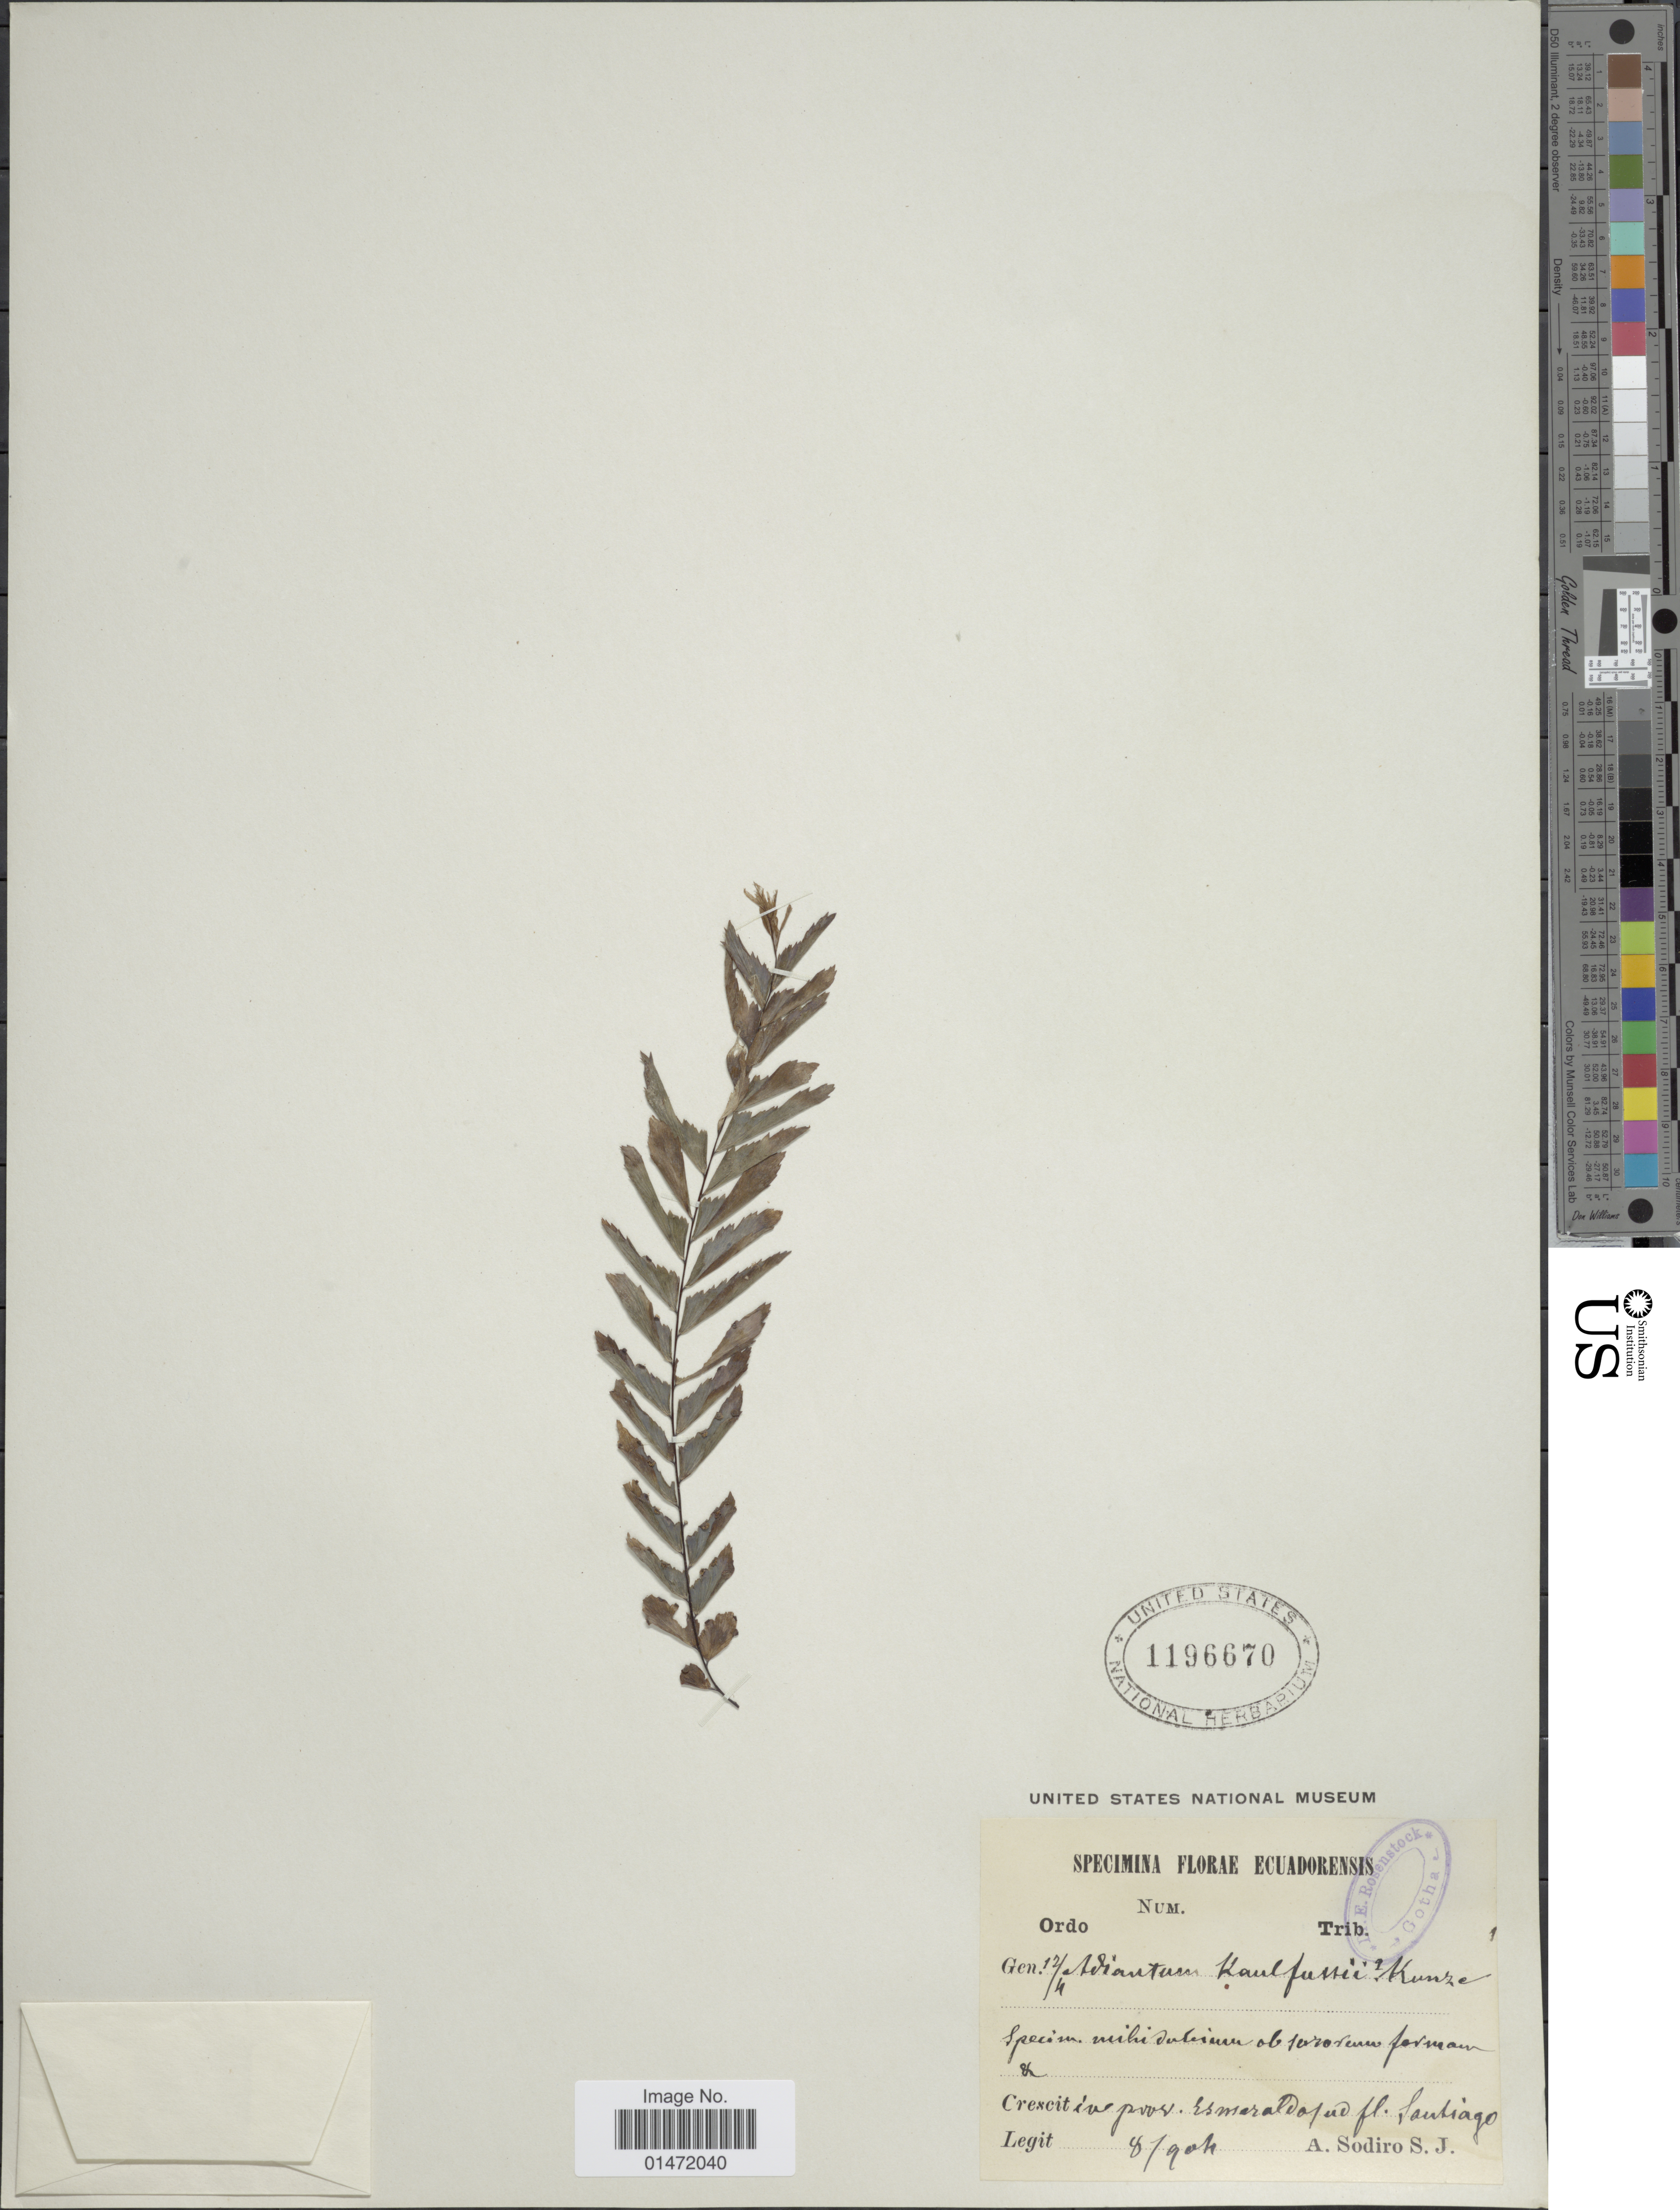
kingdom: Plantae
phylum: Tracheophyta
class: Polypodiopsida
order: Polypodiales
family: Pteridaceae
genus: Adiantum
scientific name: Adiantum sp.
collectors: A. Sodiro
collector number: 87904*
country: Ecuador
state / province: Esmeraldas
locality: rio Santiago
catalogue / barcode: US 1196670